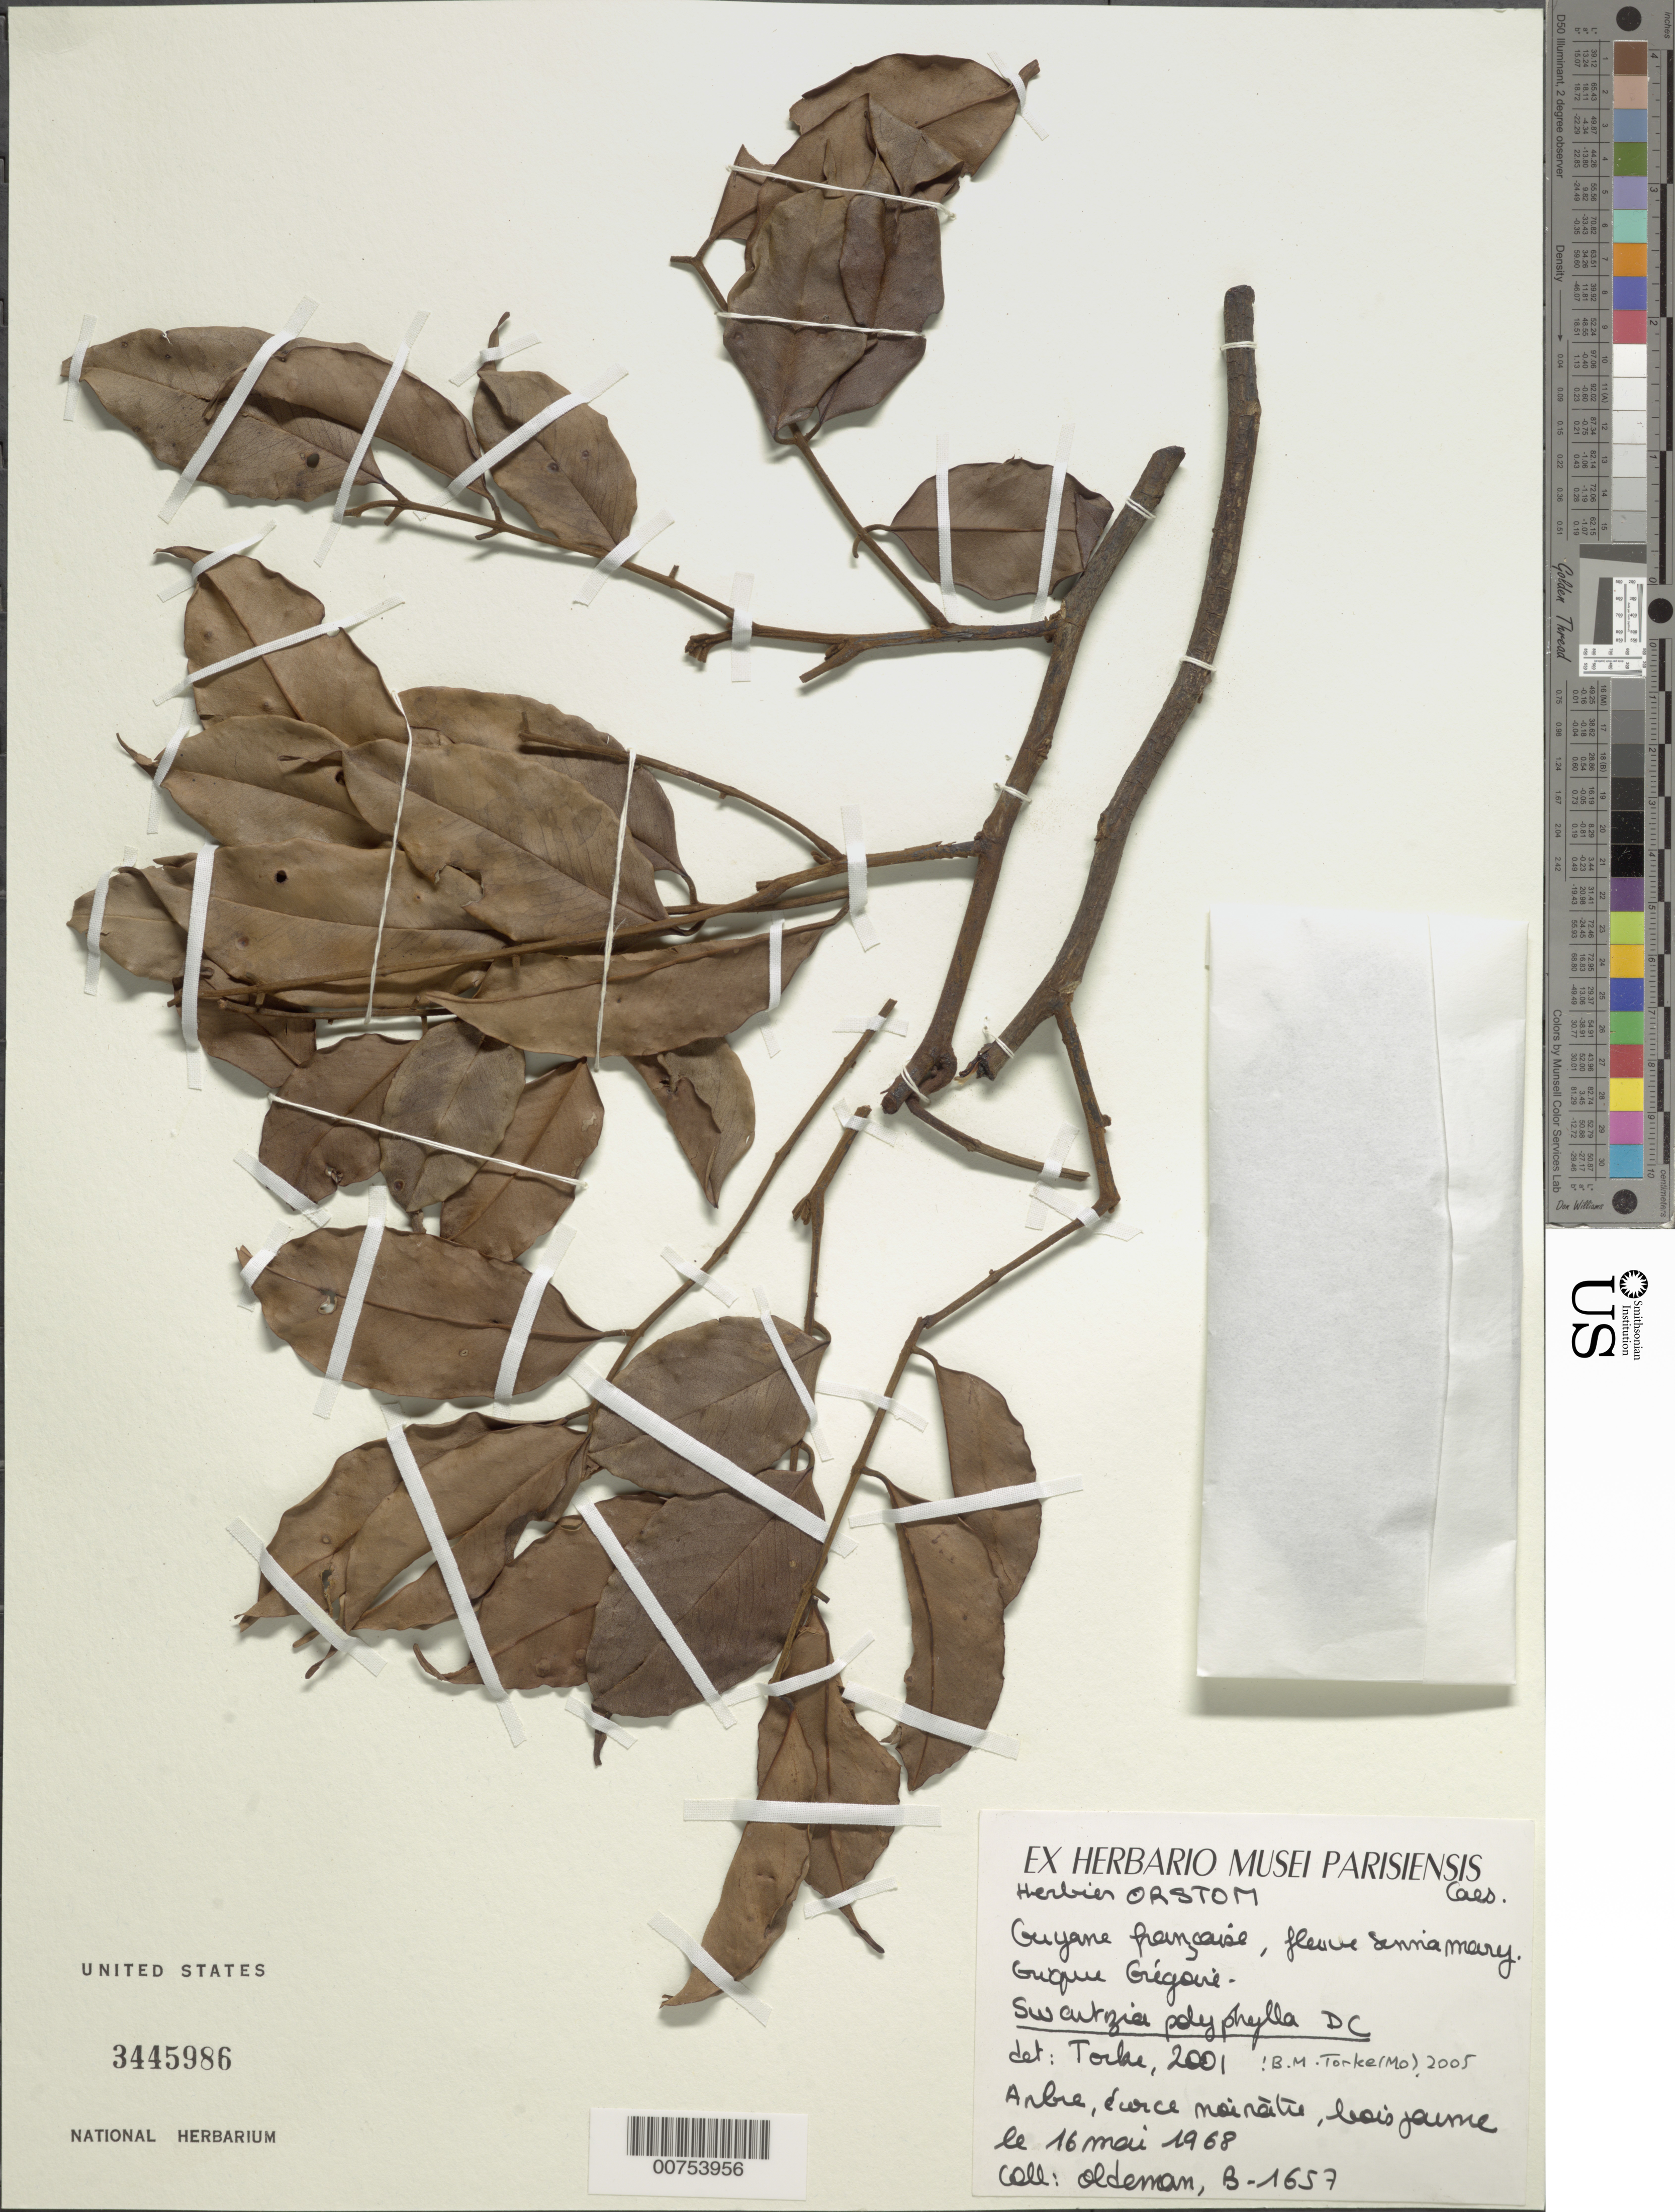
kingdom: Plantae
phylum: Tracheophyta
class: Magnoliopsida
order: Fabales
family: Fabaceae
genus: Swartzia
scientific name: Swartzia polyphylla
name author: DC.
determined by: Torke, B. M., (MO)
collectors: R. Oldeman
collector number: B 1657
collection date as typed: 16-May-68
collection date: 1968-05-16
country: French Guiana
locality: Crique Grégoire, Fleuve Sinnamary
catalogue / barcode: US 3445986